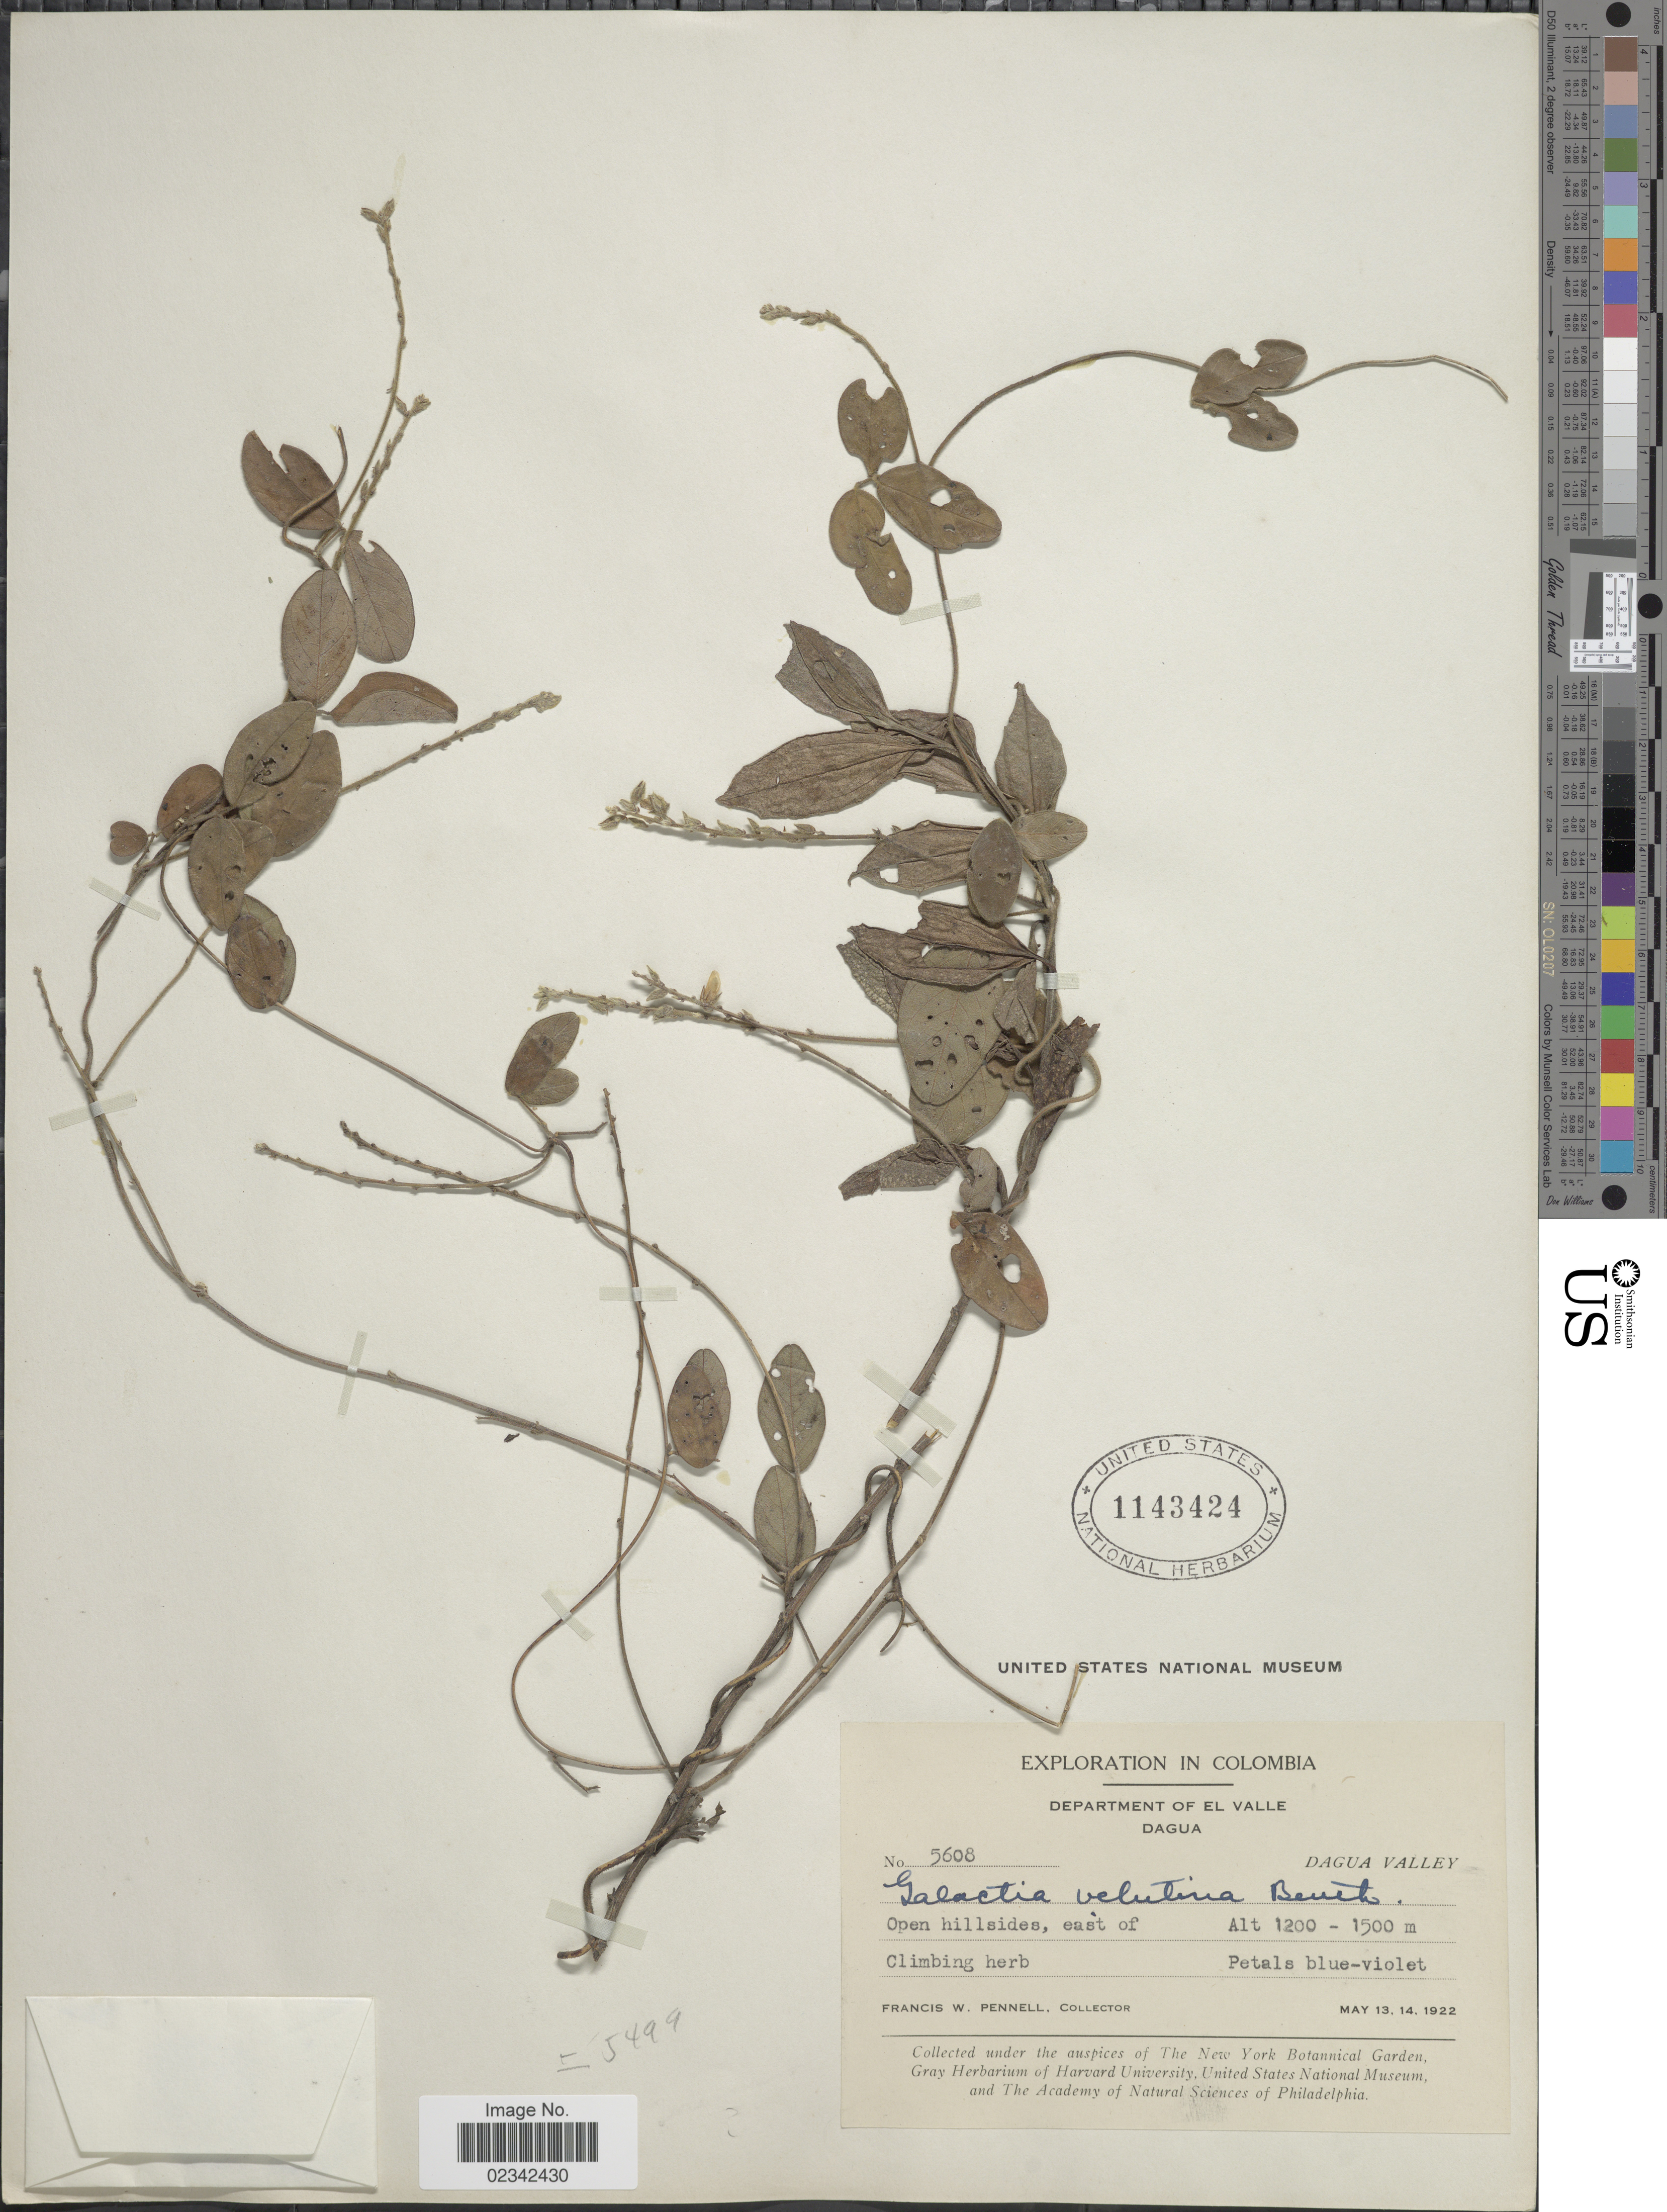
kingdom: Plantae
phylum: Tracheophyta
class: Magnoliopsida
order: Fabales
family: Fabaceae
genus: Galactia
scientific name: Galactia striata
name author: (Jacq.) Urb.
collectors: F. W. Pennell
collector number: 5608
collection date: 1922-05-13/1922-05-14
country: Colombia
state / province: Valle del Cauca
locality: Department of El Valle, Dagua, open hillsides, east of climbing herb, Dagua Valley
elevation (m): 1200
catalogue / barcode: US 1143424